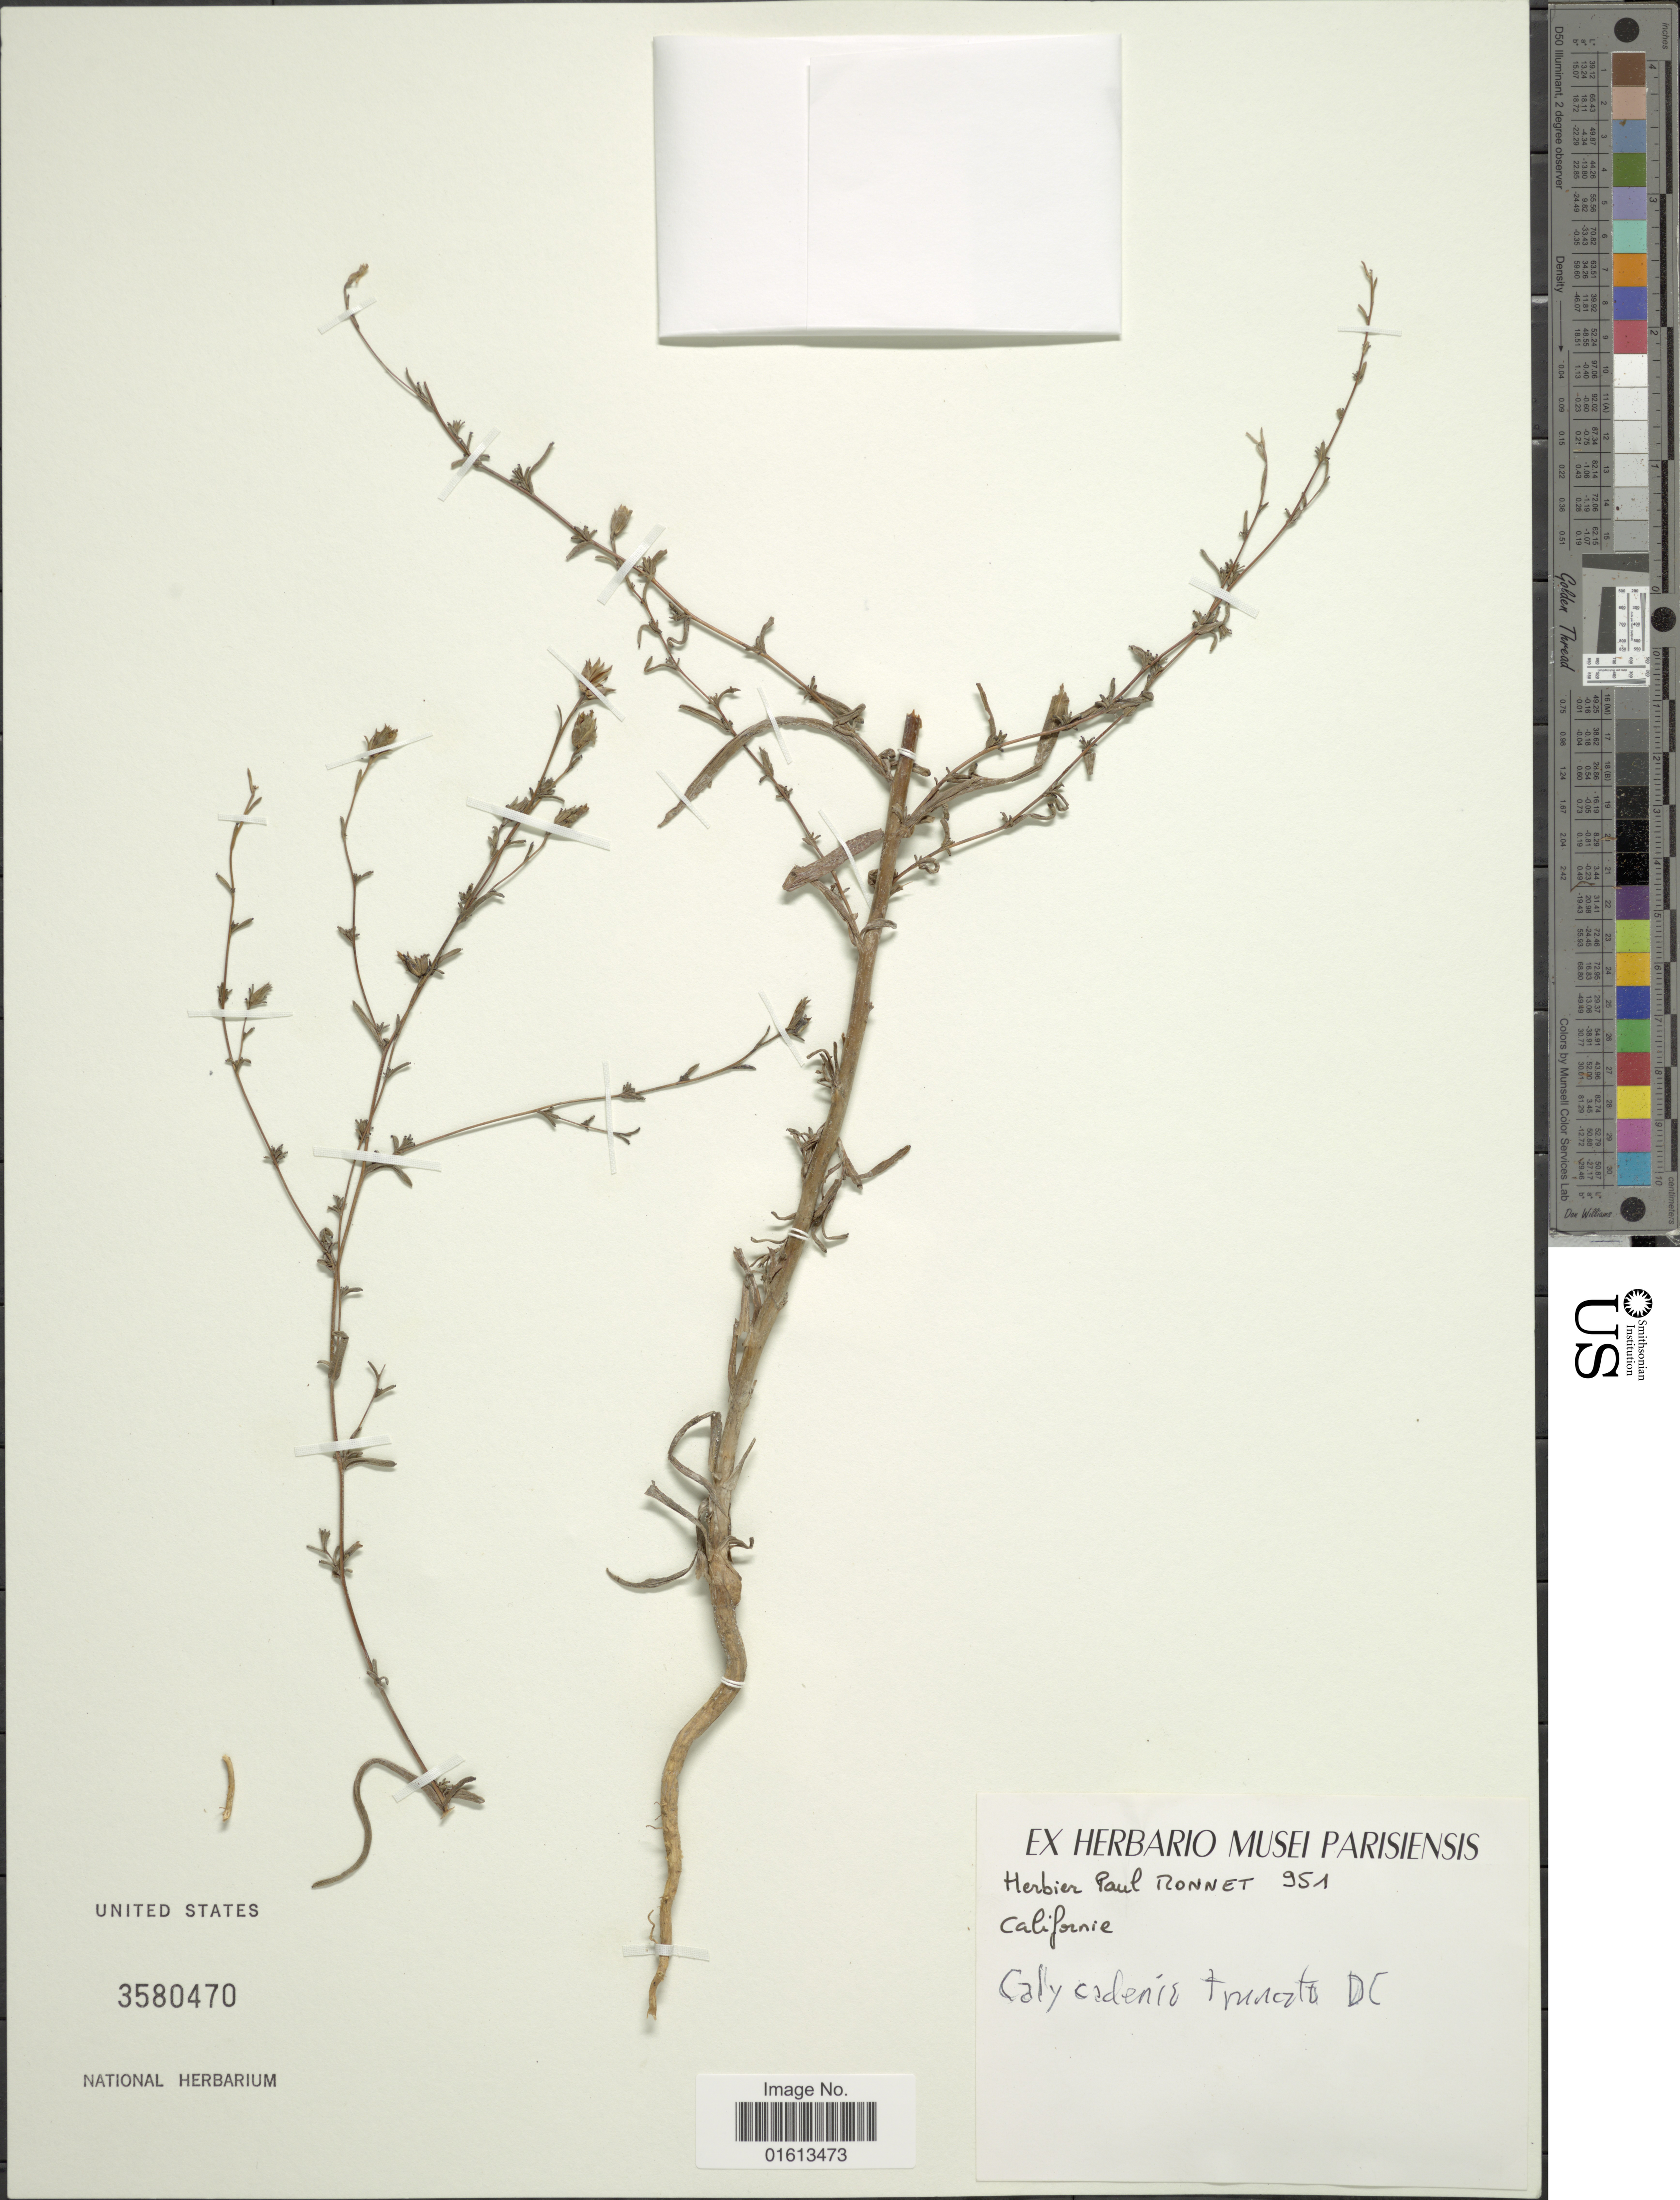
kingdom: Plantae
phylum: Tracheophyta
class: Magnoliopsida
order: Asterales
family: Asteraceae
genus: Calycadenia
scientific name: Calycadenia truncata subsp. truncata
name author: DC.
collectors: ex herb. P. Monnet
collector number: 951*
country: United States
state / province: California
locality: Californie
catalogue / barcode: US 3580470